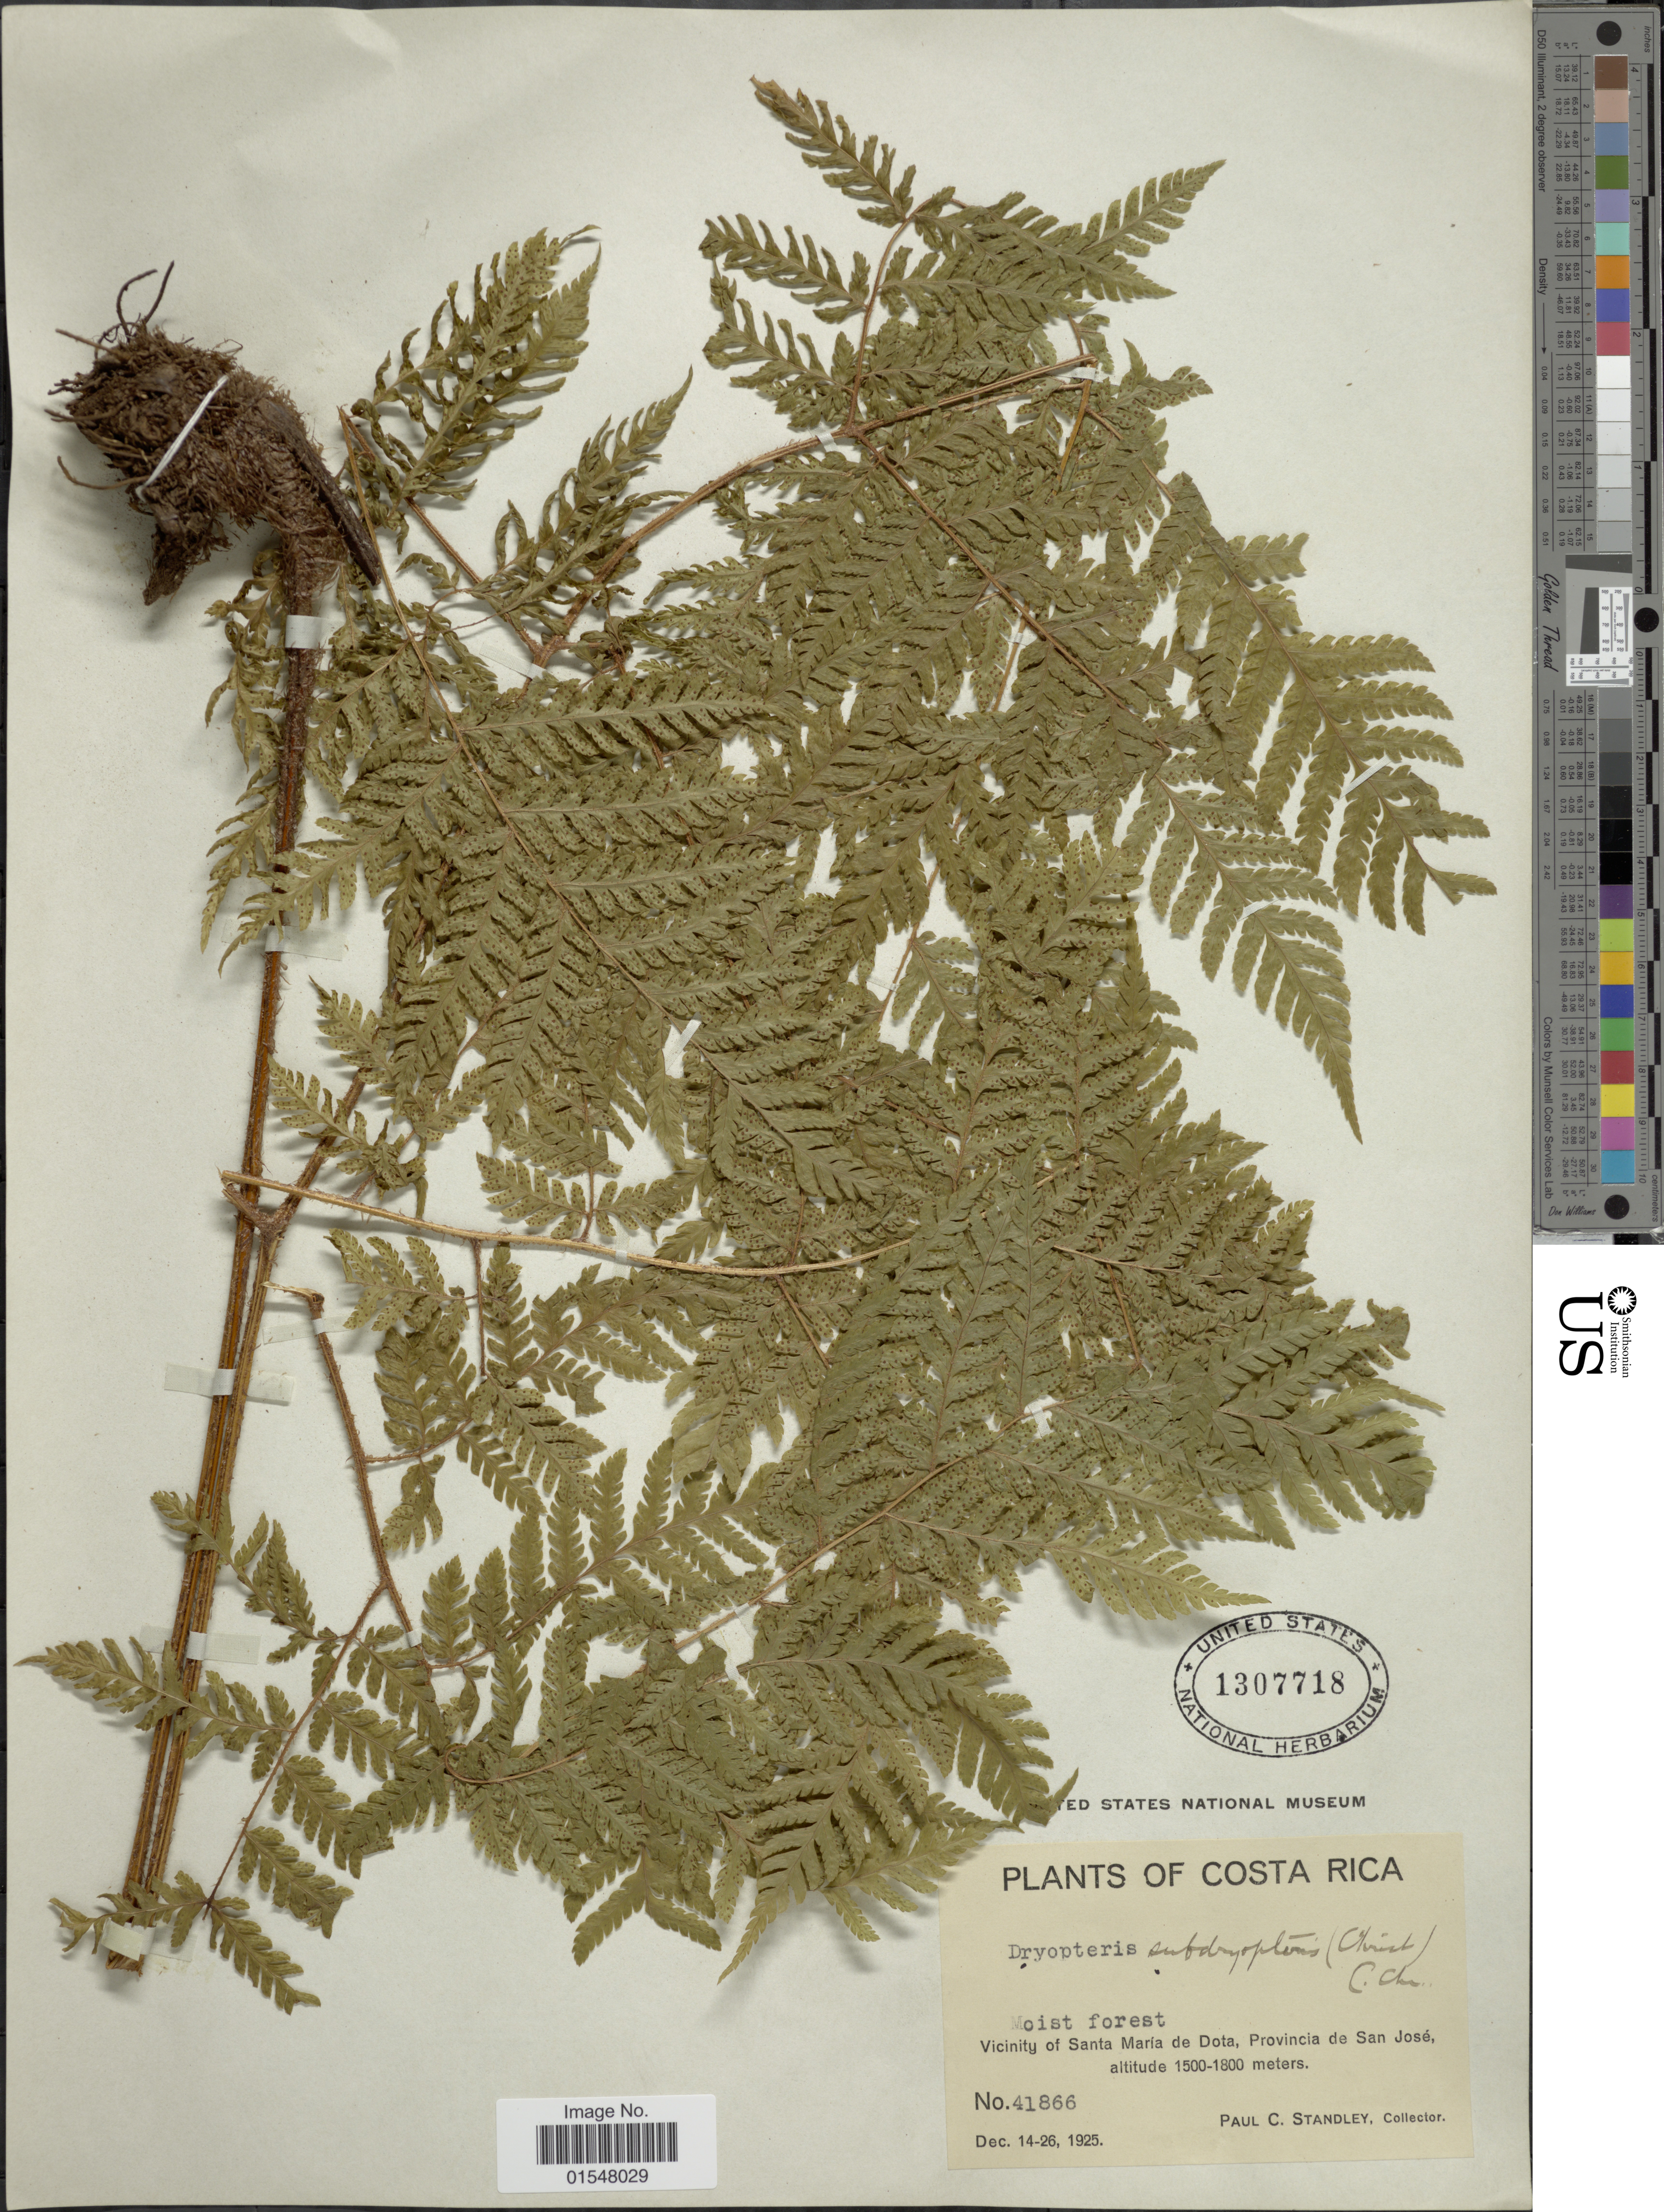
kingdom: Plantae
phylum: Tracheophyta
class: Polypodiopsida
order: Polypodiales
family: Dryopteridaceae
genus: Ctenitis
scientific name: Ctenitis subdryopteris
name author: (Christ) Lellinger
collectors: P. C. Standley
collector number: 41866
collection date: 1925-12-14/1925-12-26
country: Costa Rica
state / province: San José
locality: Vicinity of Santa María de Dota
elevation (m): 1500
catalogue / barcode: US 1307718